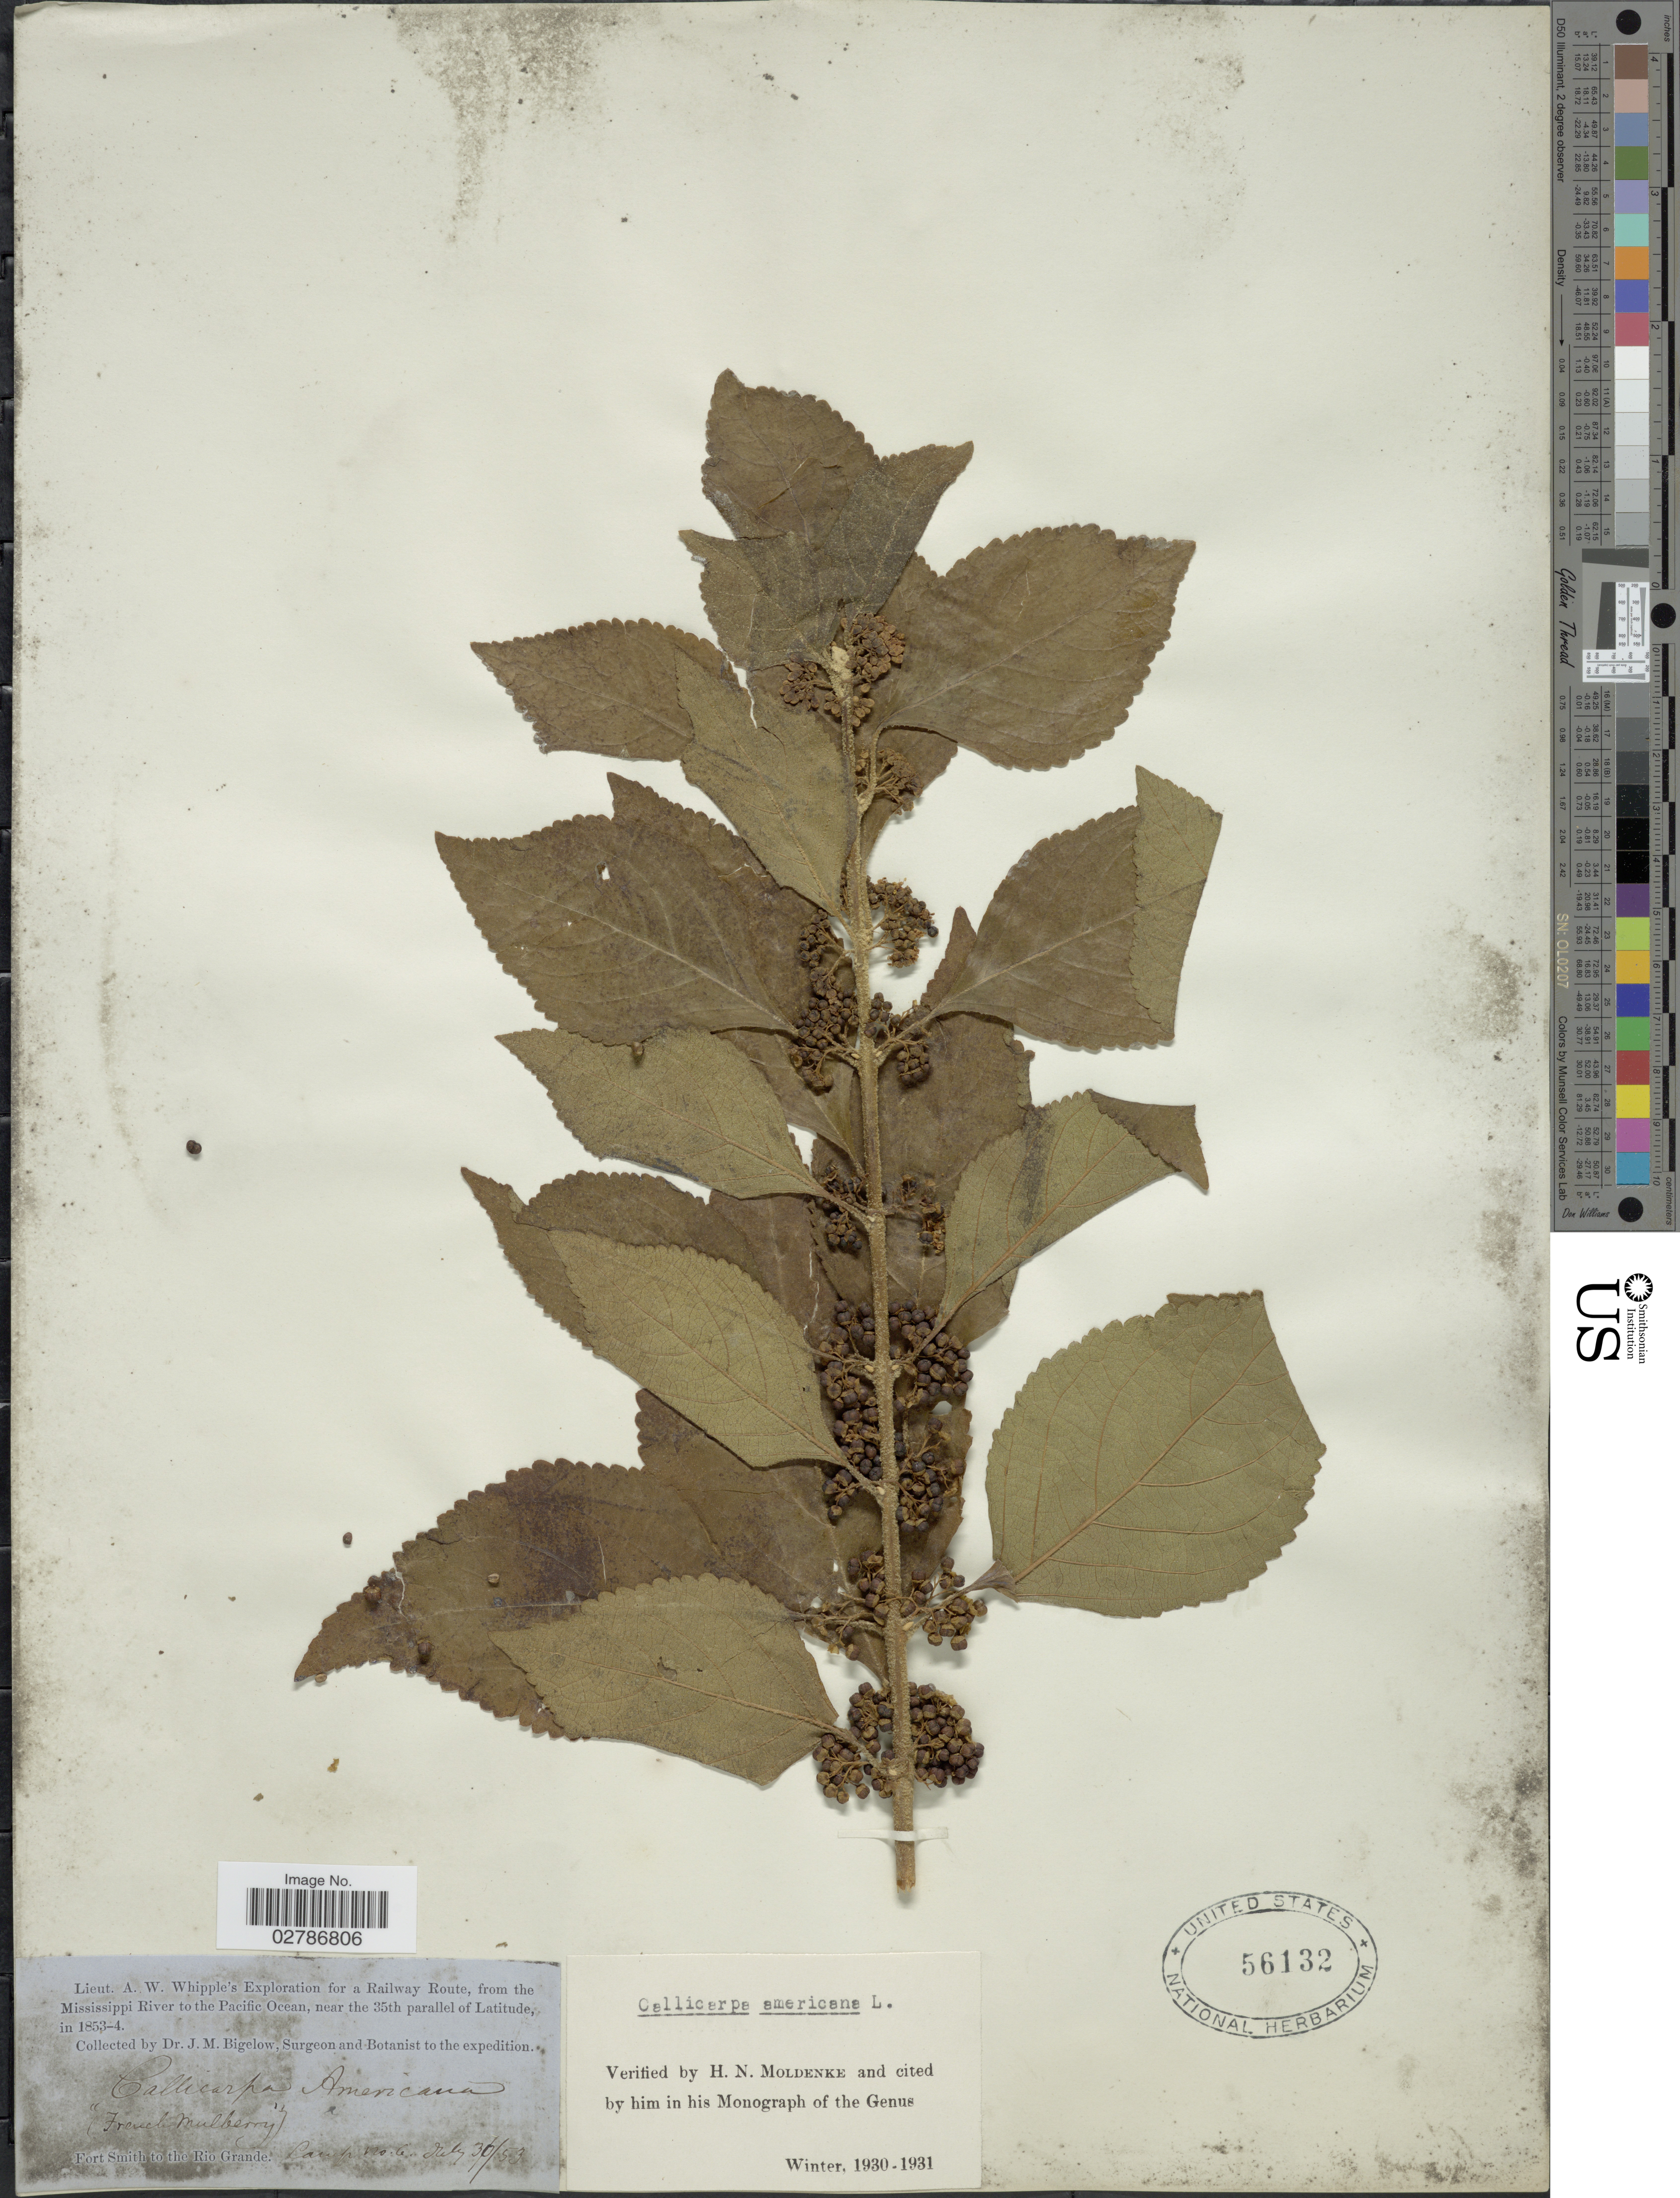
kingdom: Plantae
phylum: Tracheophyta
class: Magnoliopsida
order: Lamiales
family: Lamiaceae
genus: Callicarpa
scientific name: Callicarpa americana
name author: L.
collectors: J. M. Bigelow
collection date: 1853-07-30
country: United States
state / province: Oklahoma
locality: Route, from the Mississippi River to the Pacific Ocean, near the 35th parallel of Latitude. Fort Smith to the Rio Grande Camp no.6.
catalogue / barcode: US 56132